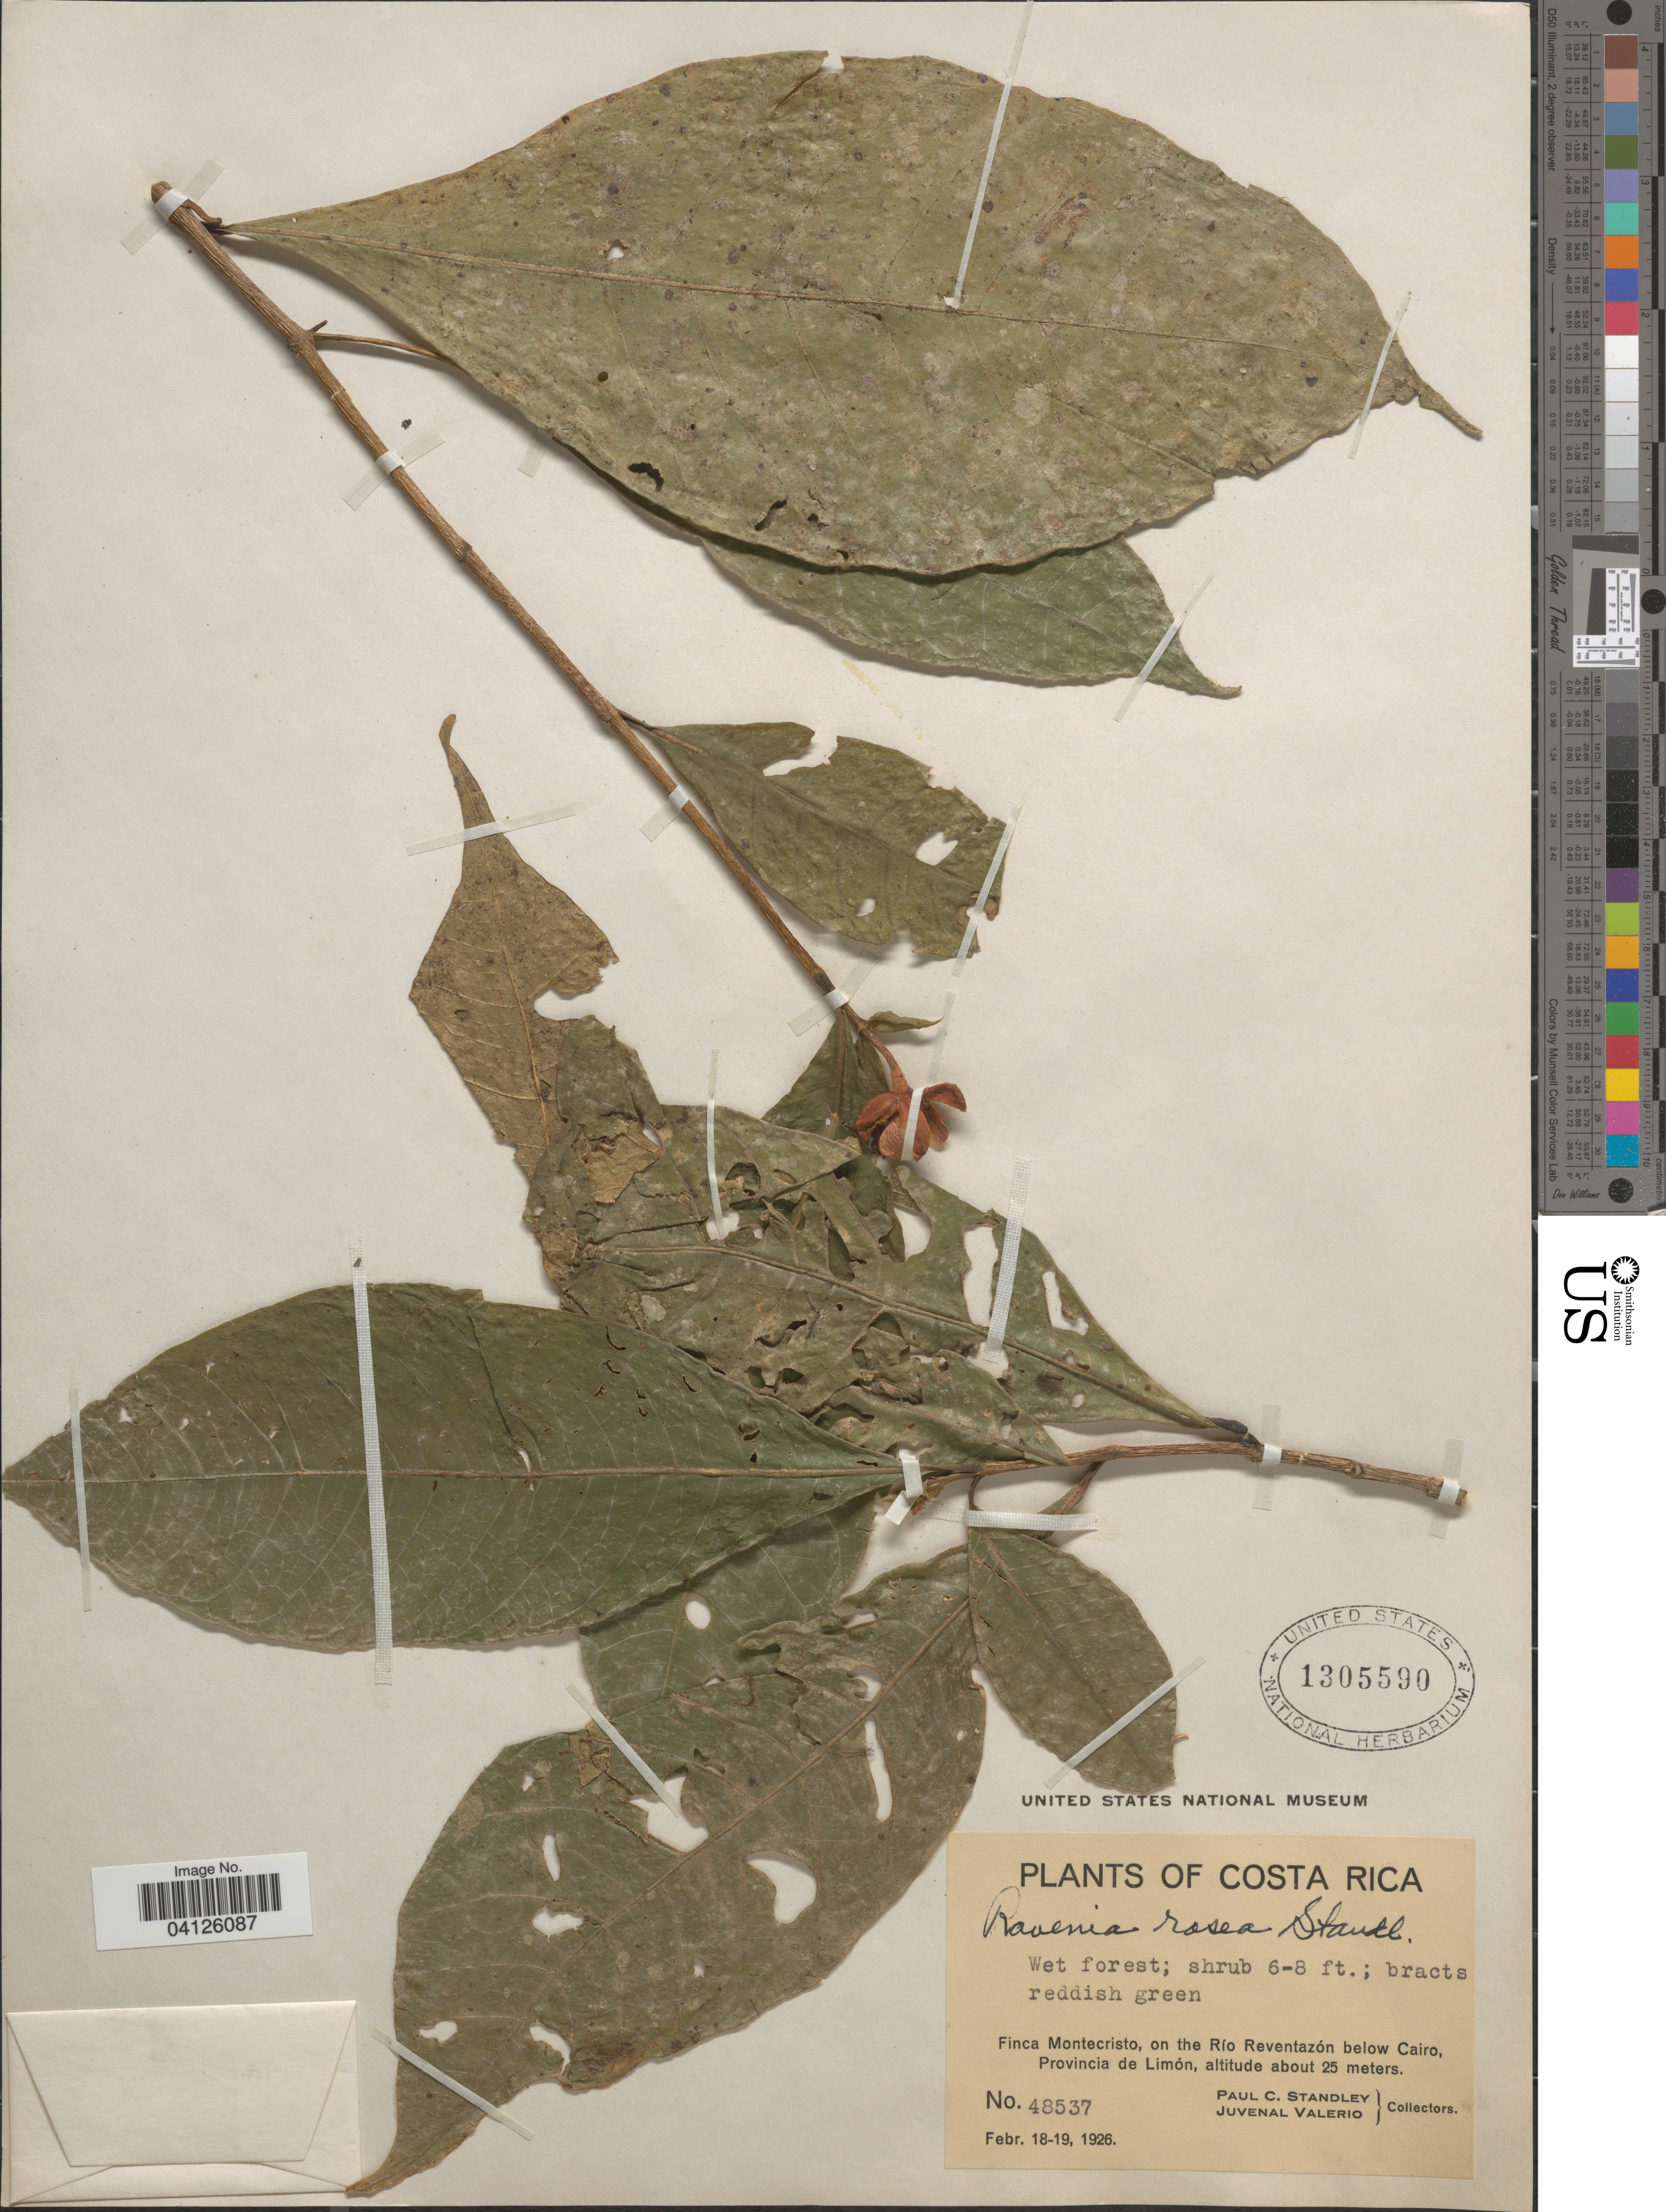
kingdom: Plantae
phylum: Tracheophyta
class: Magnoliopsida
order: Sapindales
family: Rutaceae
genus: Ravenia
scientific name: Ravenia rosea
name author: Standl.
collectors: P. C. Standley & J. Valerio R.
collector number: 48537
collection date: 1926-02-18/1926-02-19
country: Costa Rica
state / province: Limón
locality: Finca Montecristo on the Río Reventazón below Cairo.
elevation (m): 25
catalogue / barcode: US 1305590